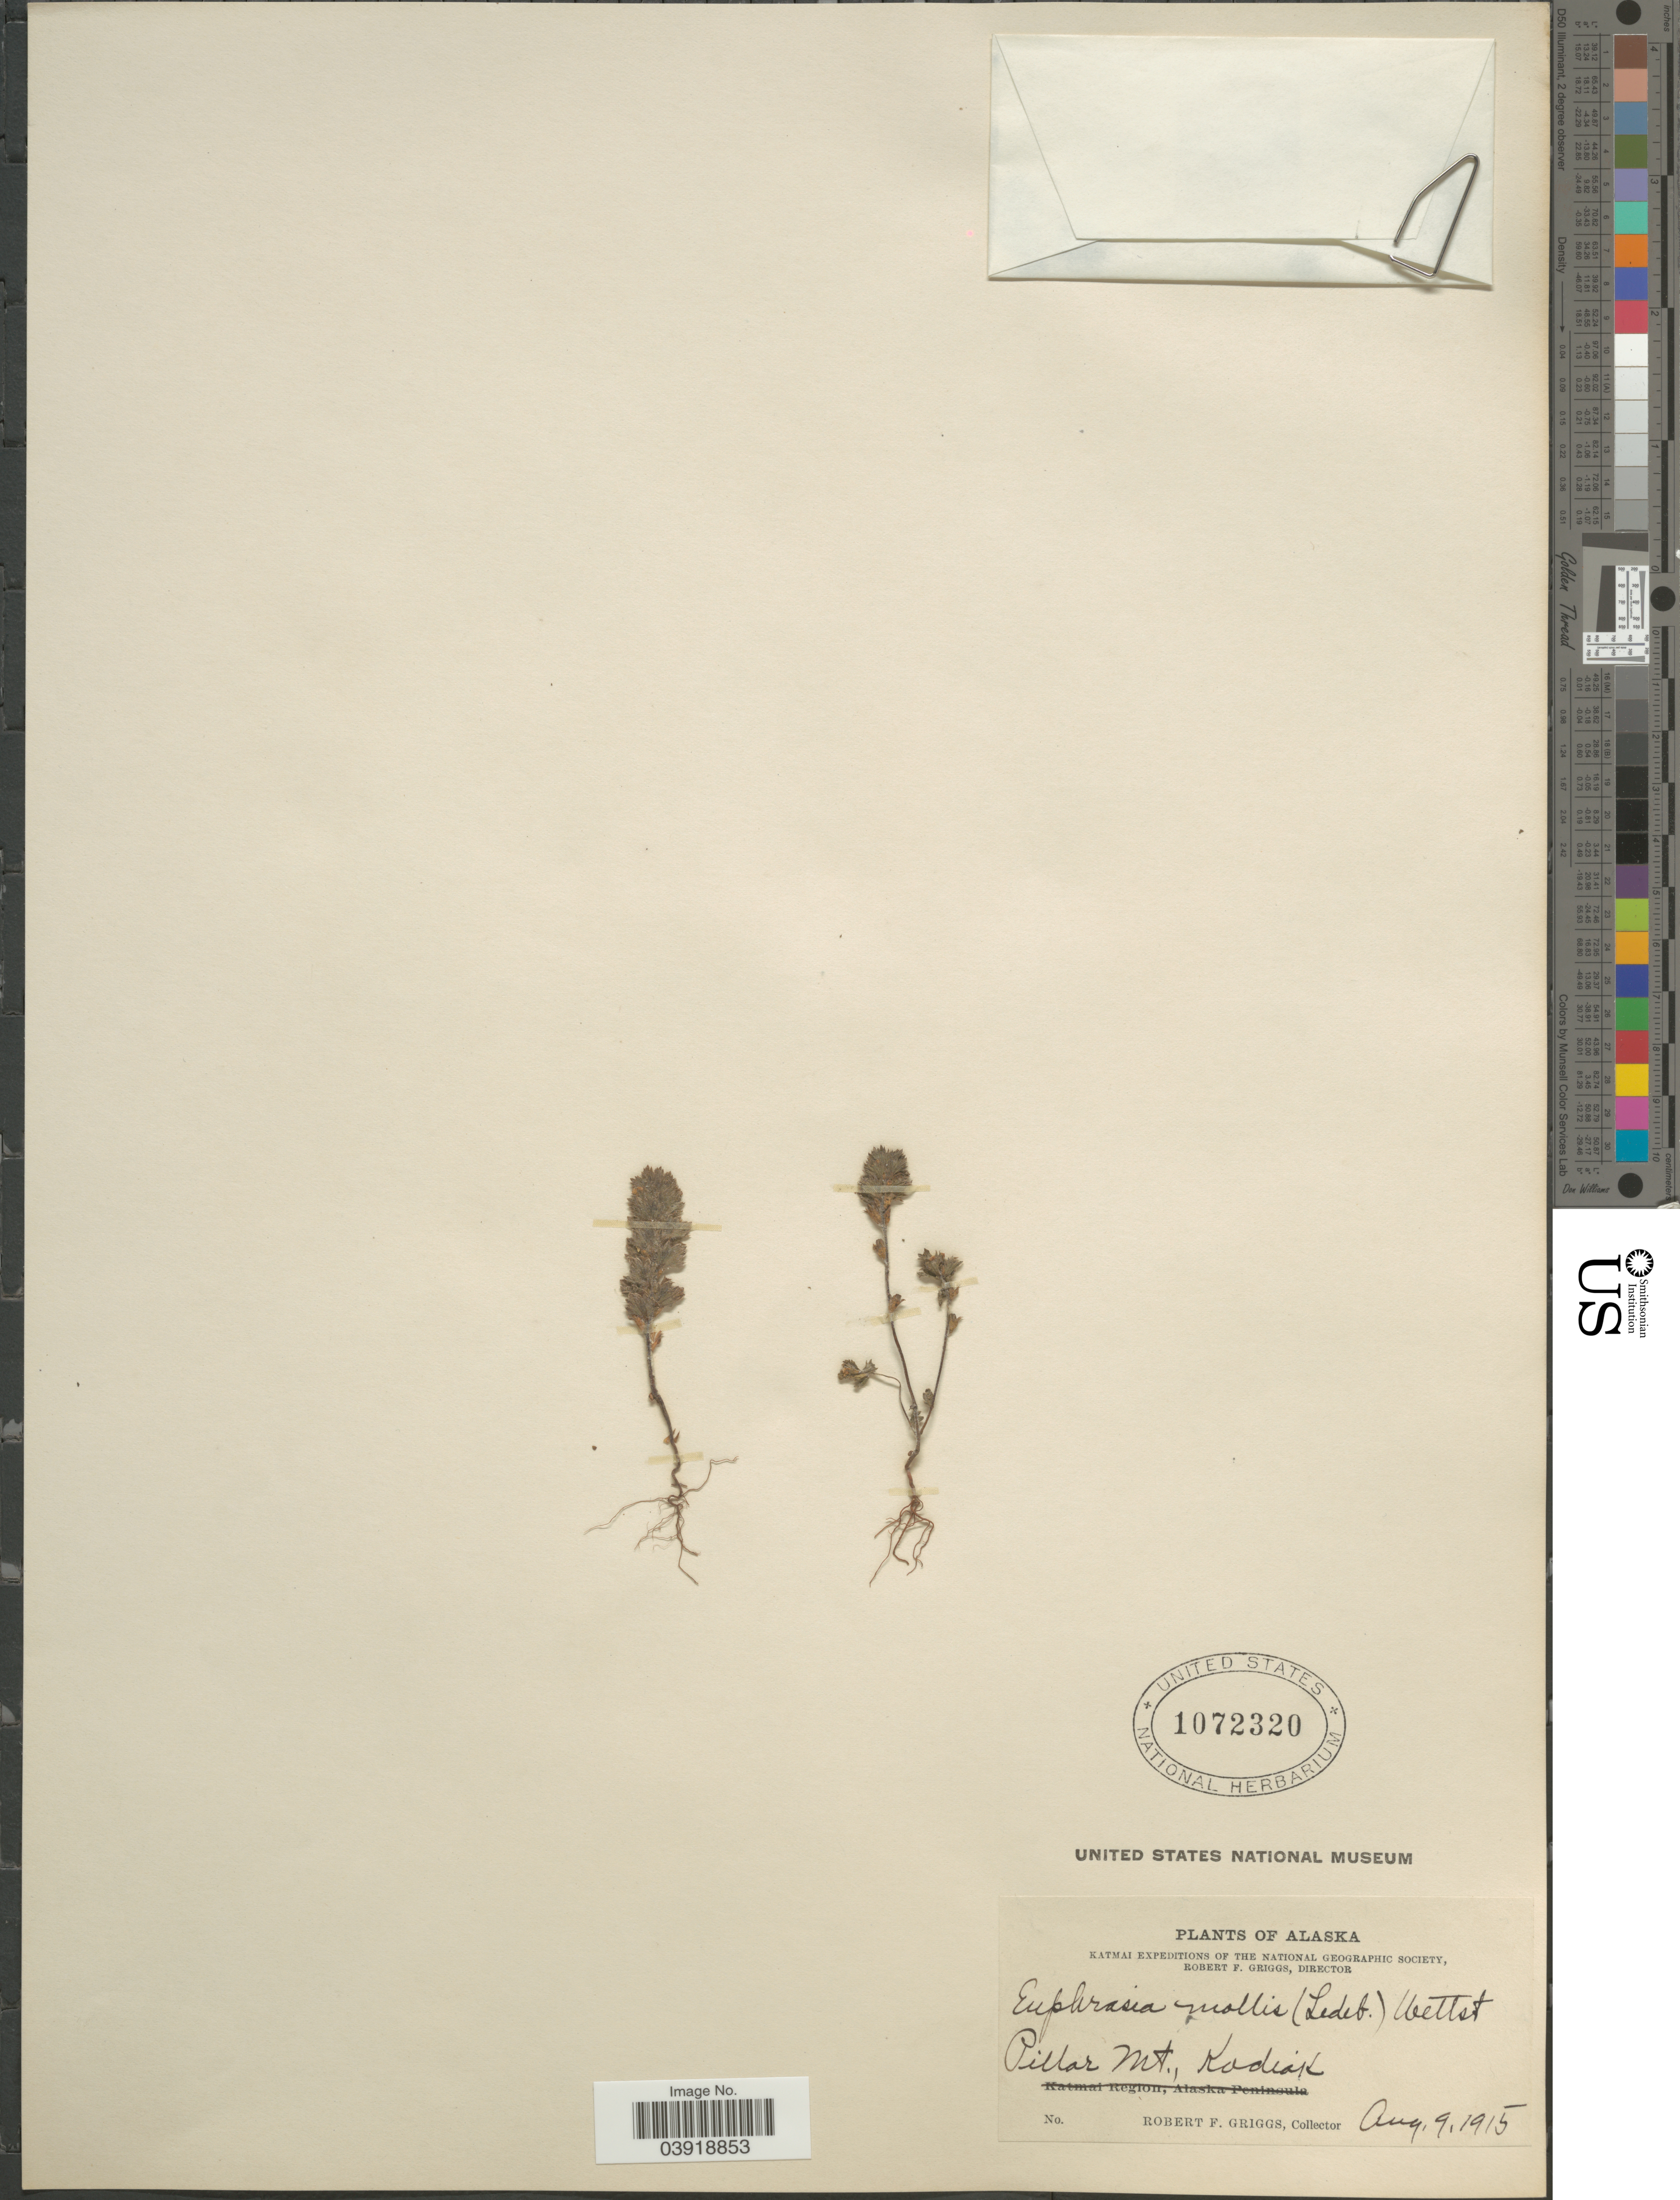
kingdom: Plantae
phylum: Tracheophyta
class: Magnoliopsida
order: Lamiales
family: Orobanchaceae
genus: Euphrasia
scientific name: Euphrasia mollis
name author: (Ledeb.) Wettst.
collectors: R. F. Griggs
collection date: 1915-08-09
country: United States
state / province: Alaska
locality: Pillar Mt., Kodiak.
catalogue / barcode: US 1072320